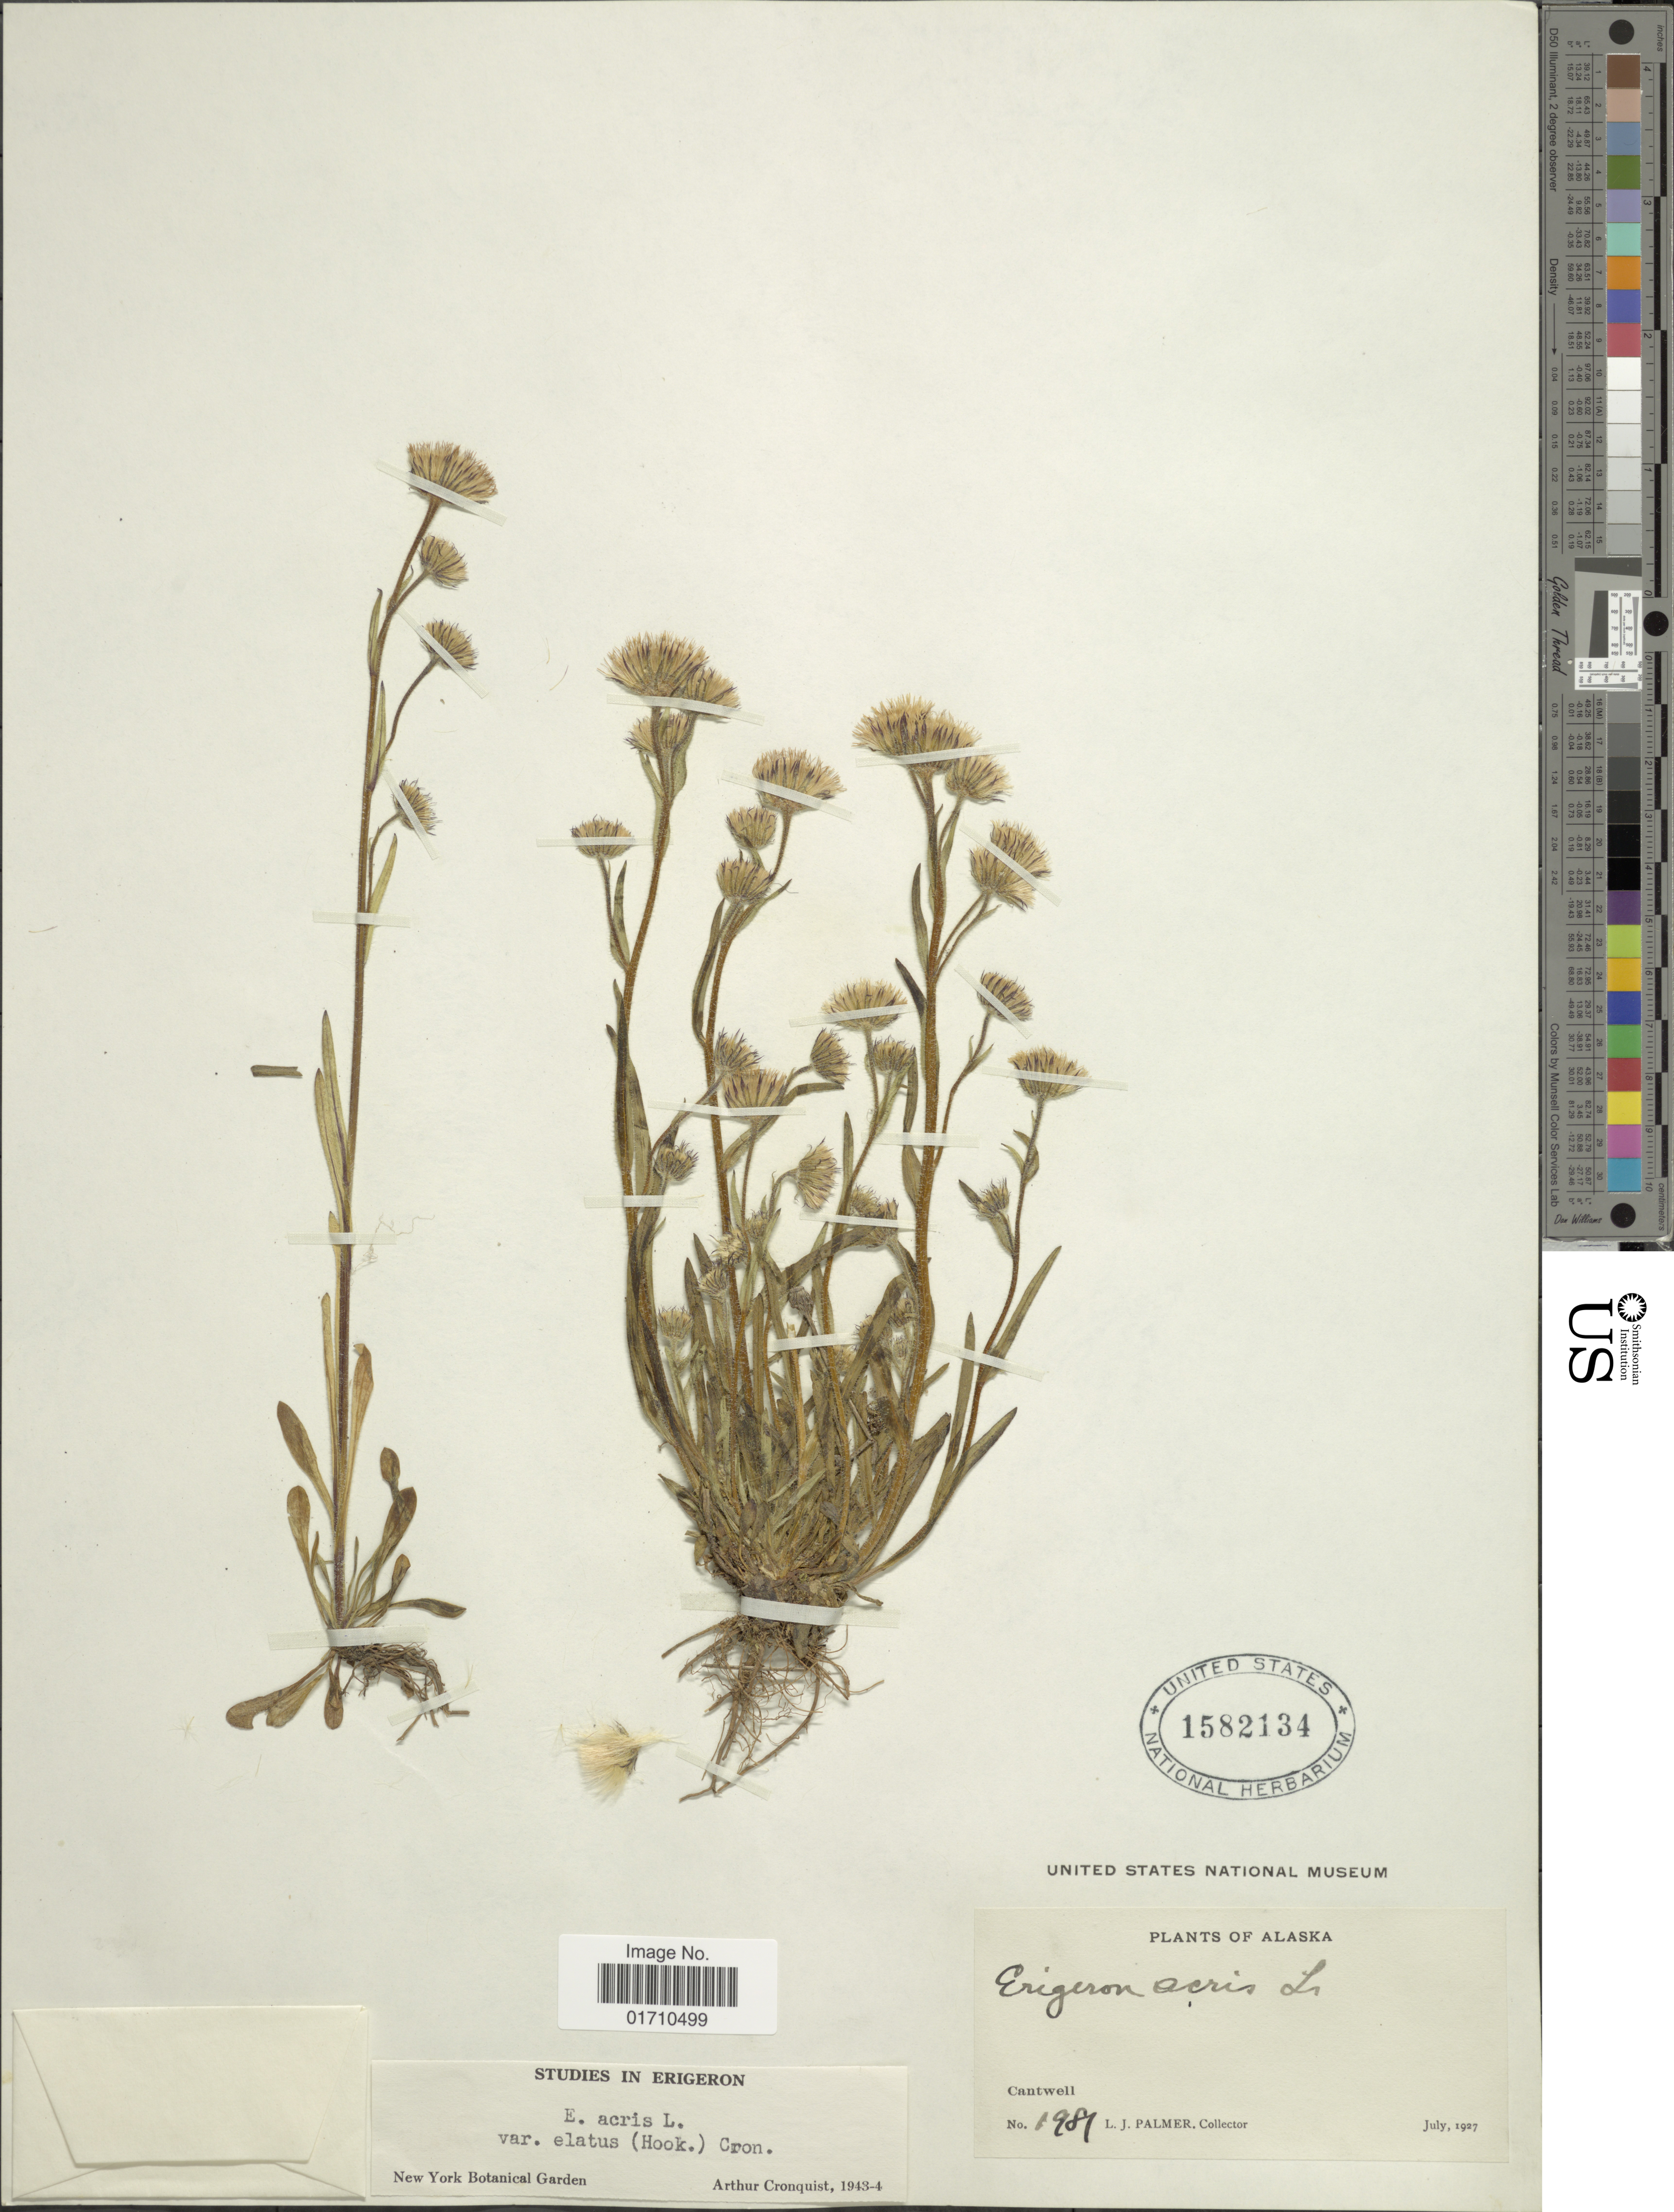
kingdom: Plantae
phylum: Tracheophyta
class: Magnoliopsida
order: Asterales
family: Asteraceae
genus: Erigeron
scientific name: Erigeron acris var. elatus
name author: (Hook.) Cronq.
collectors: L. J. Palmer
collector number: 1981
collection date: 1927-07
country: United States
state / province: Alaska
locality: Cantwell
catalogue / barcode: US 1582134